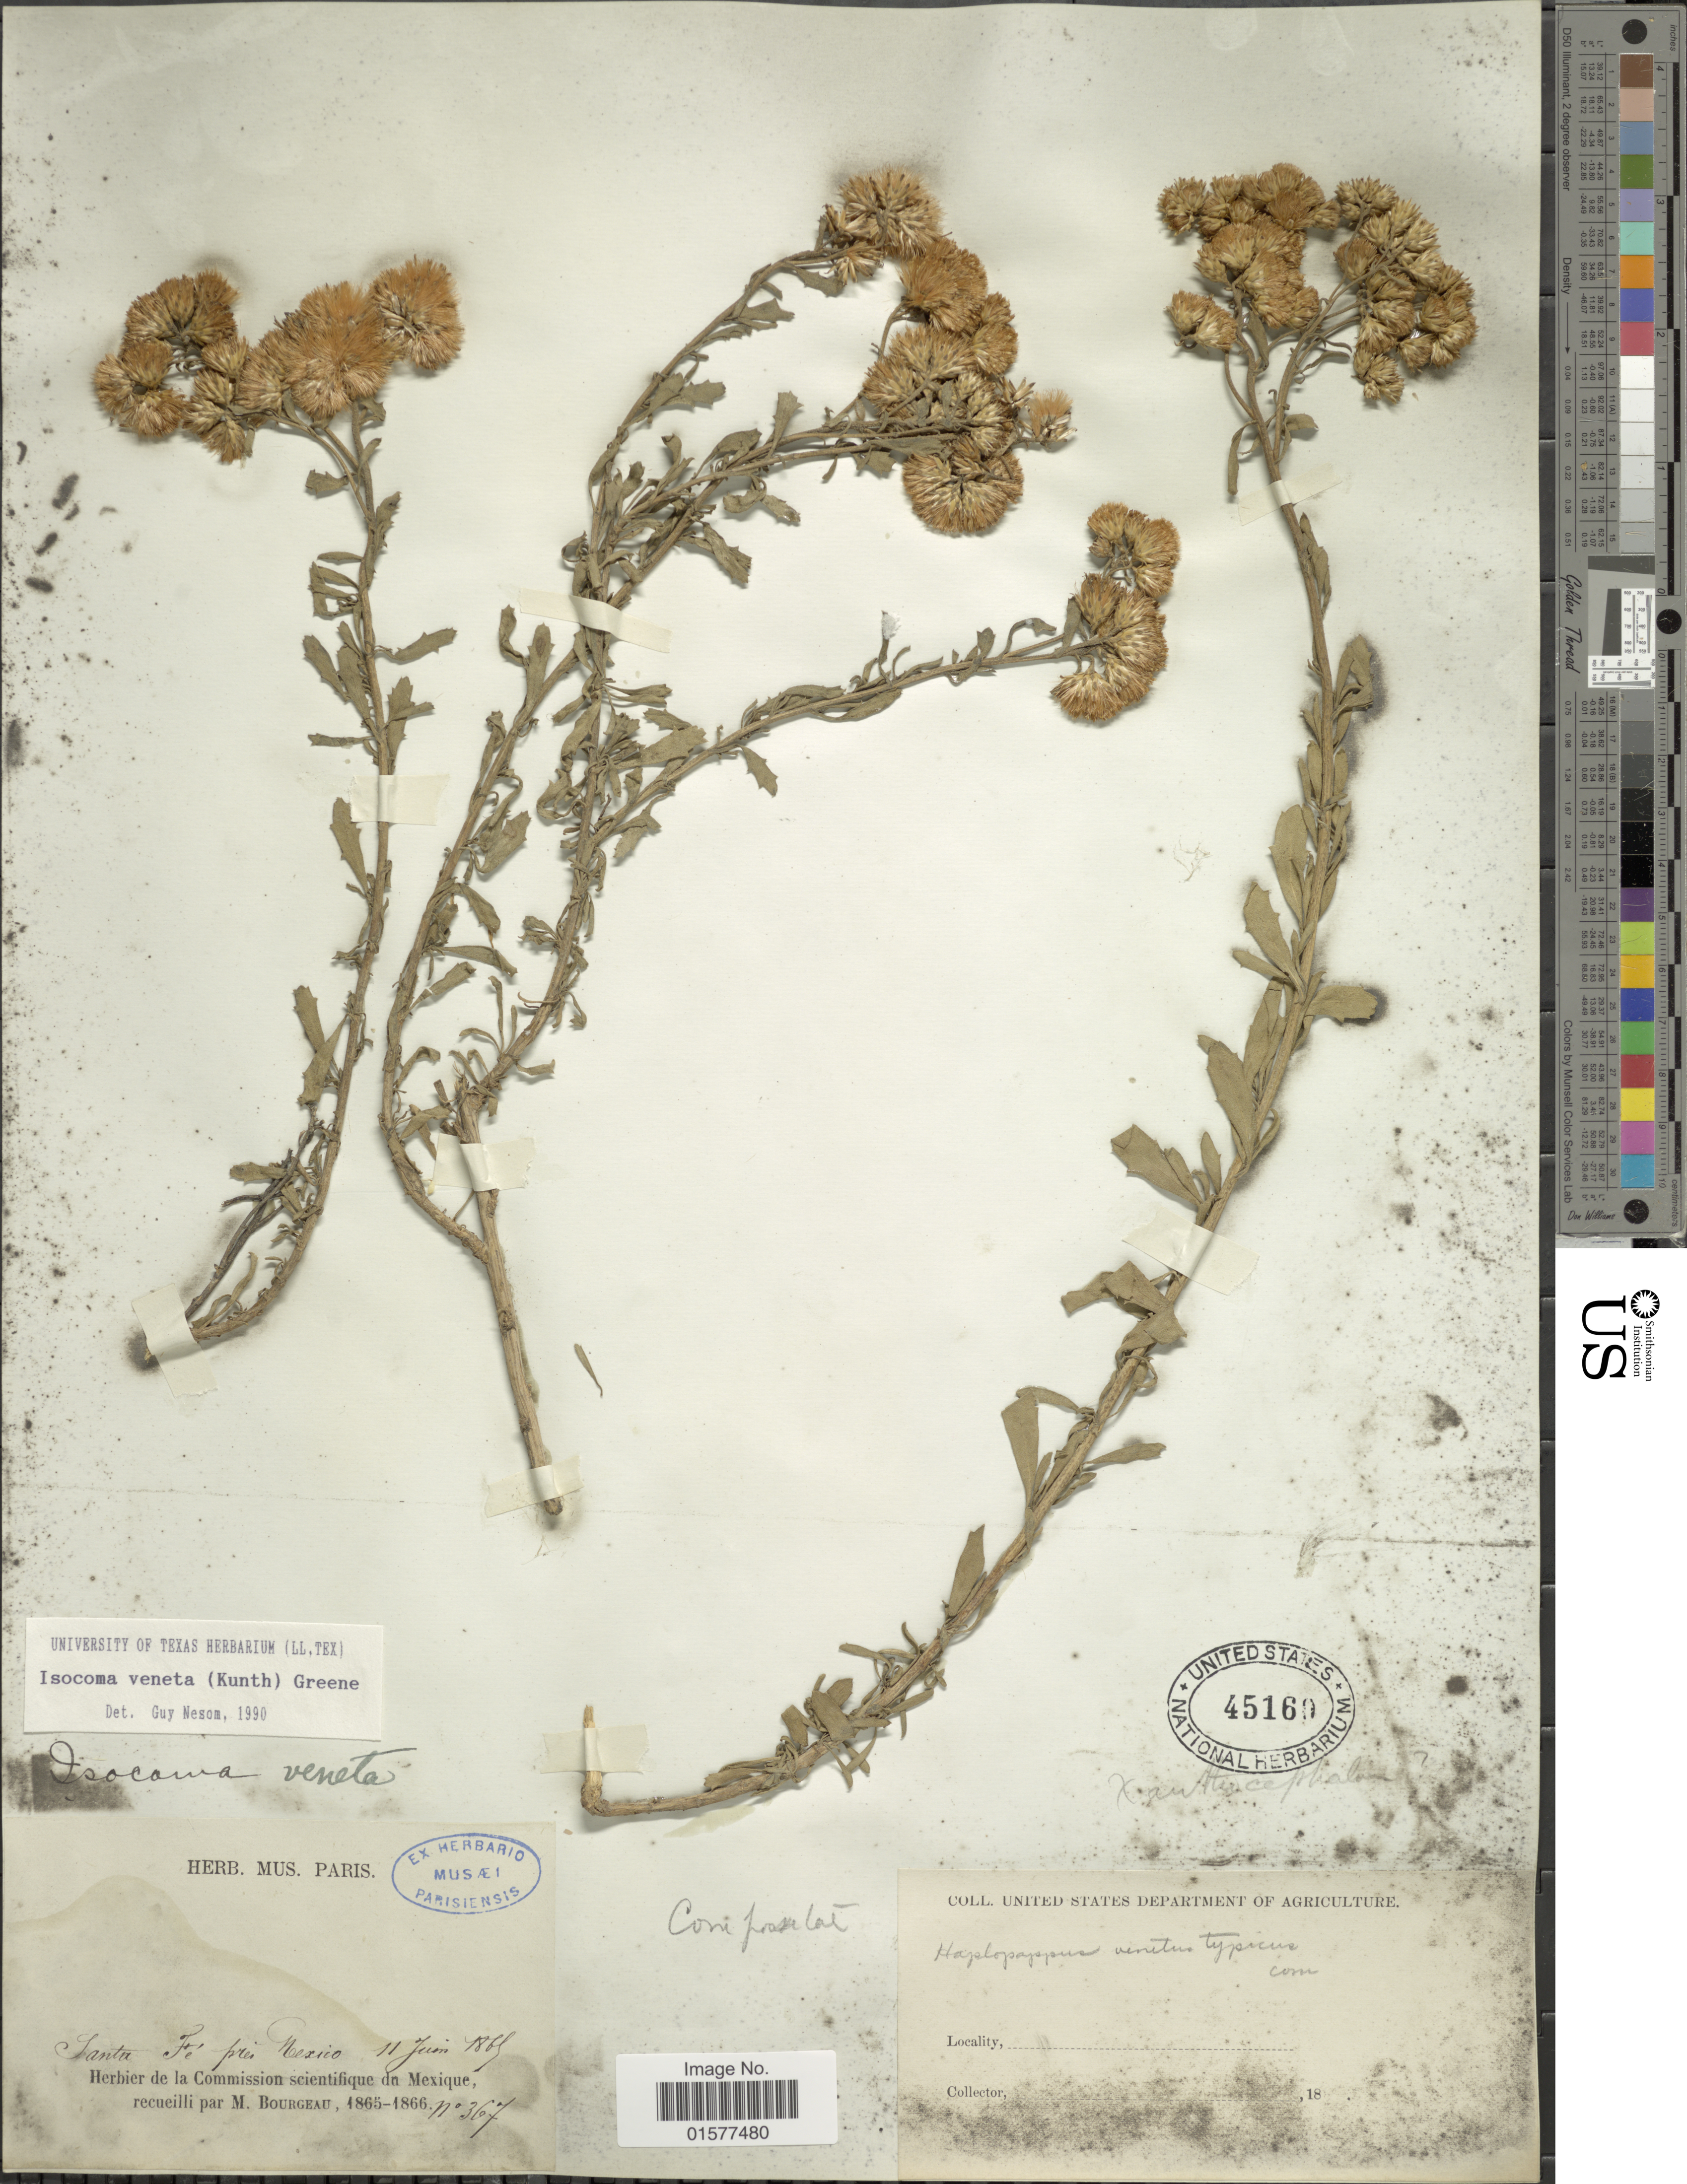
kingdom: Plantae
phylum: Tracheophyta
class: Magnoliopsida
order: Asterales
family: Asteraceae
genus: Isocoma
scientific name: Isocoma veneta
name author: (Kunth) Greene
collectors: M. Bourgeau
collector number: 367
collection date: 1869-06-11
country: Mexico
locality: Santa Fe pres Mexico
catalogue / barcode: US 45160